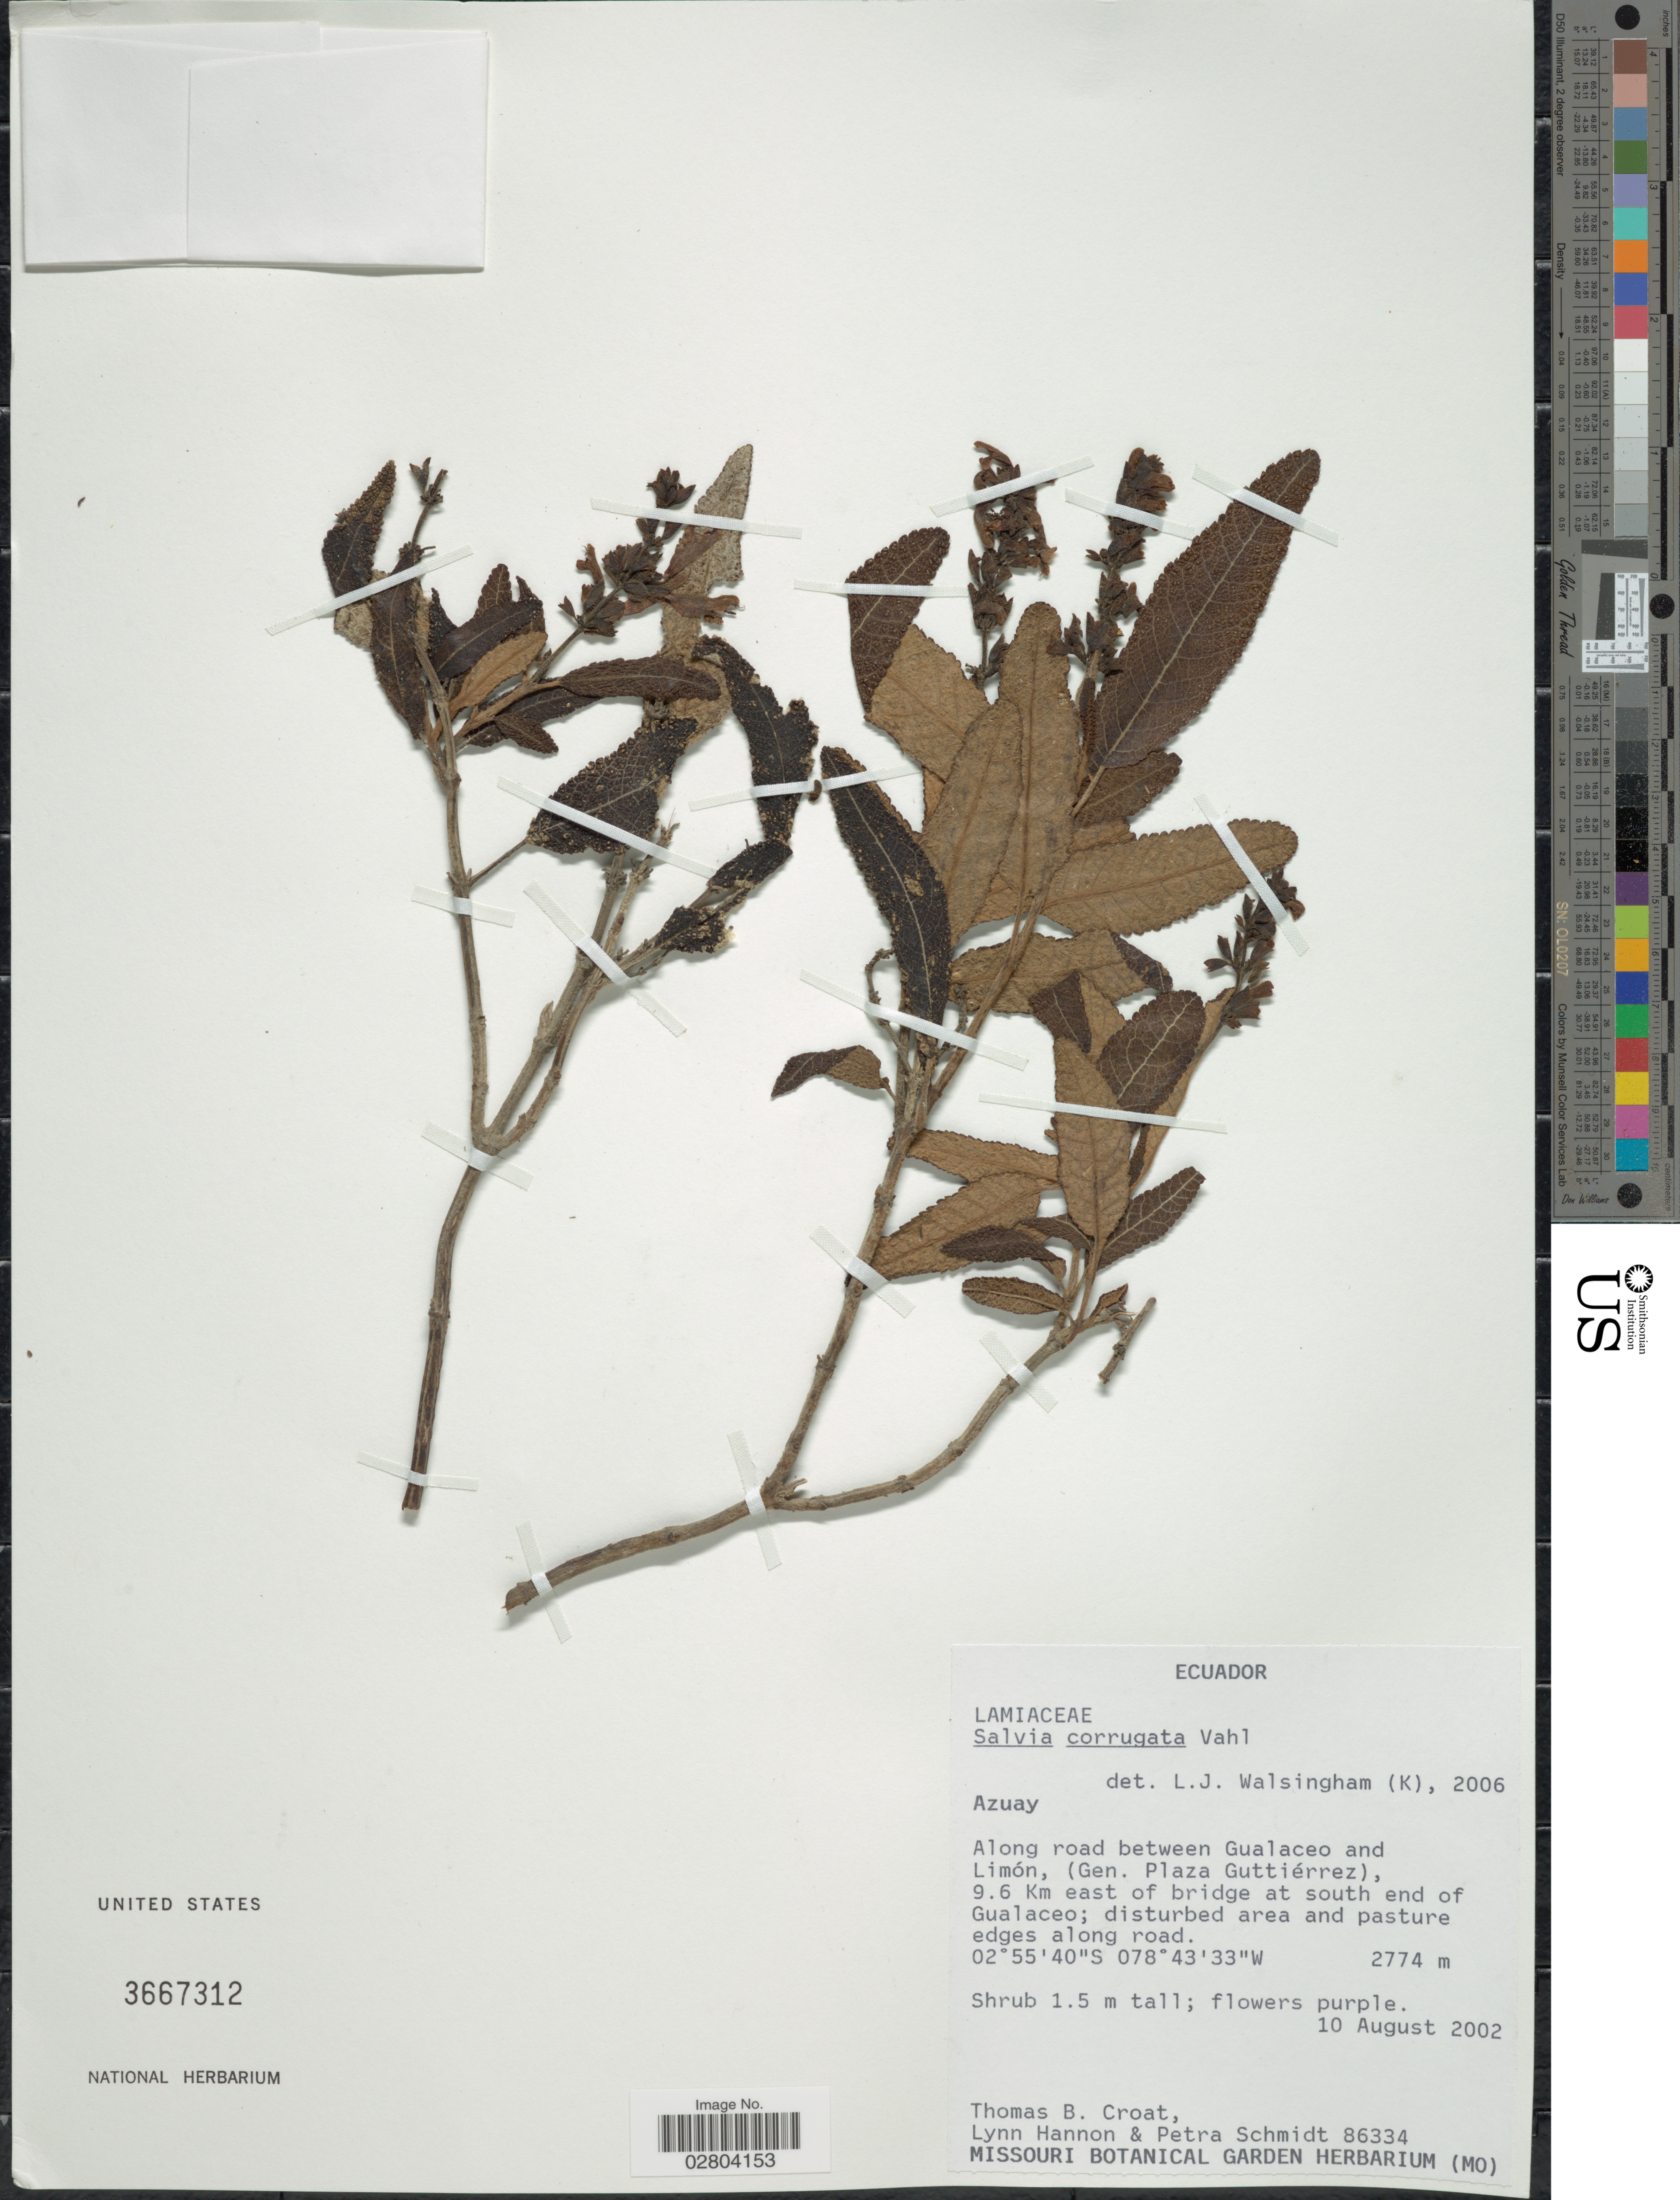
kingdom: Plantae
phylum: Tracheophyta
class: Magnoliopsida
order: Lamiales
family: Lamiaceae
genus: Salvia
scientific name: Salvia corrugata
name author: Vahl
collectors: T. B. Croat, L. Hannon & P. Schmidt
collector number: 86334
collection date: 2002-08-10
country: Ecuador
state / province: Azuay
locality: Along road between Gualaceo and Limón, (Gen. Plaza Guttiérrez), 9.6 Km east of bridge at south end of Gualaceo; disturbed area and pasture edges along road.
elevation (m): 2774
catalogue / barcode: US 3667312